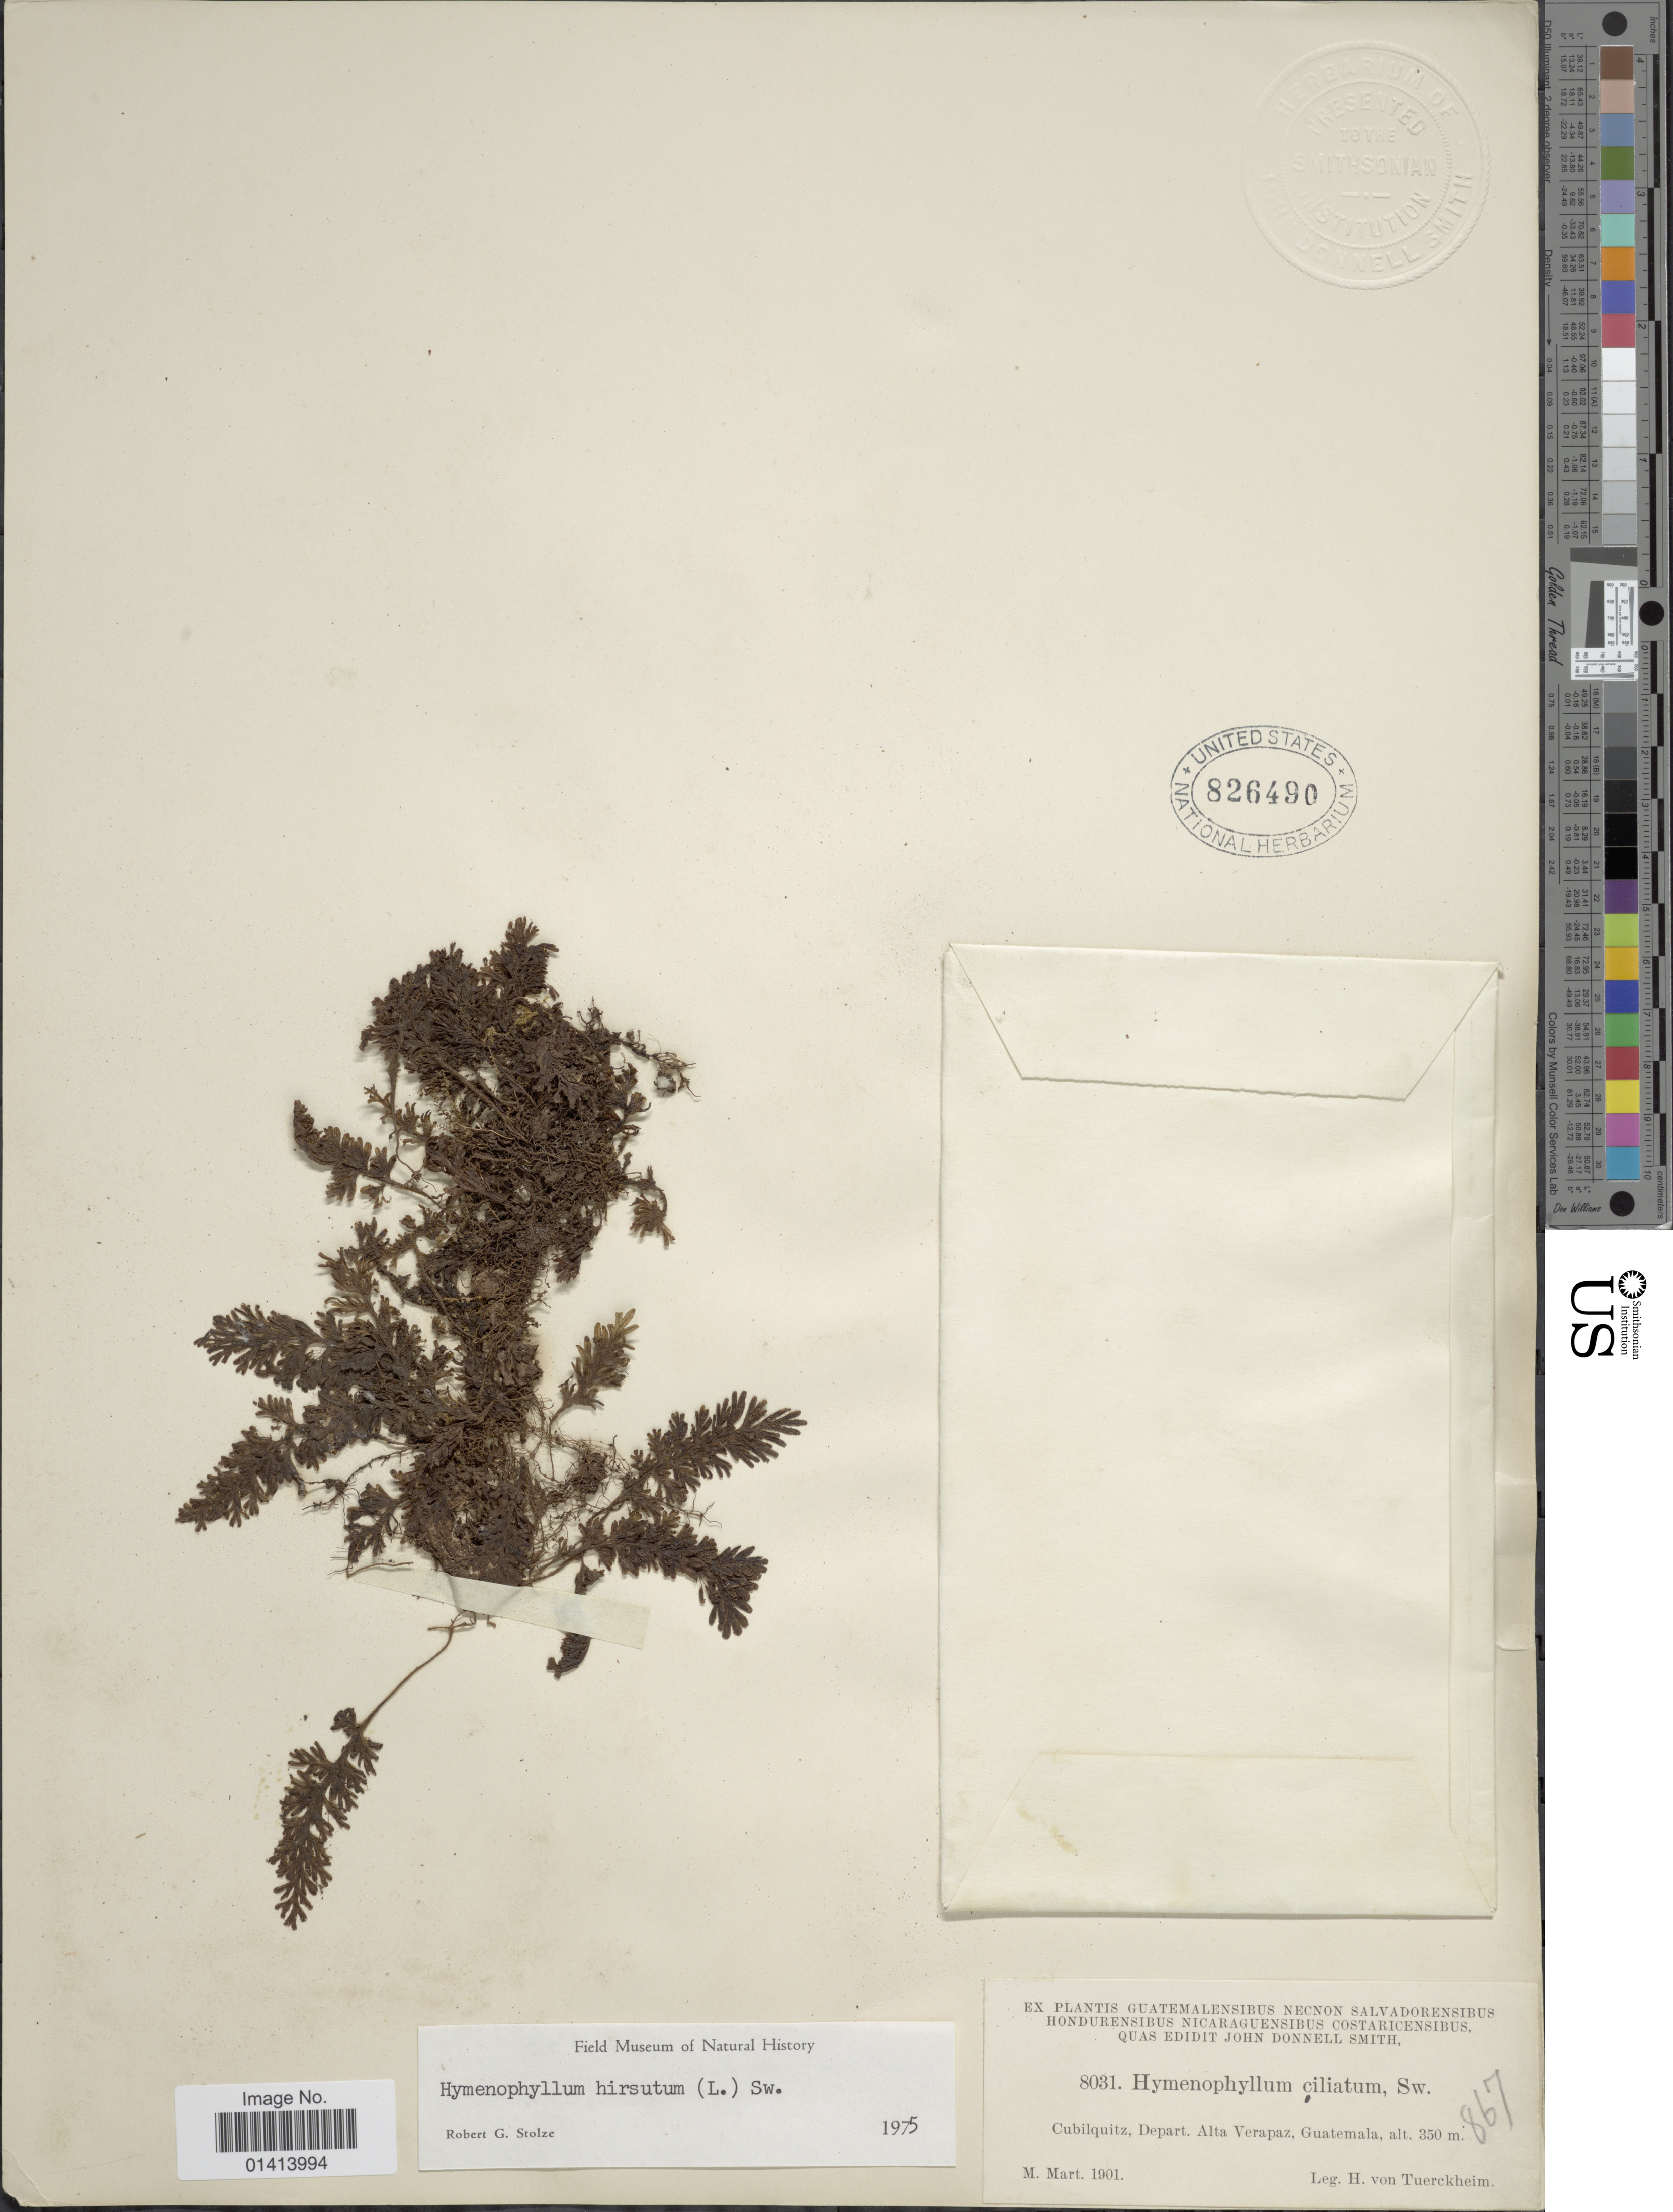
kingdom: Plantae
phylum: Tracheophyta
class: Polypodiopsida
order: Hymenophyllales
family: Hymenophyllaceae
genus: Hymenophyllum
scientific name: Hymenophyllum hirsutum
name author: (L.) Sw.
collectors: H. von Türckheim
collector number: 8031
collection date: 1901-03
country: Guatemala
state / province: Alta Verapaz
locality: Cubilquitz, Depart Alta Verapaz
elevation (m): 350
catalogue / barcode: US 826490